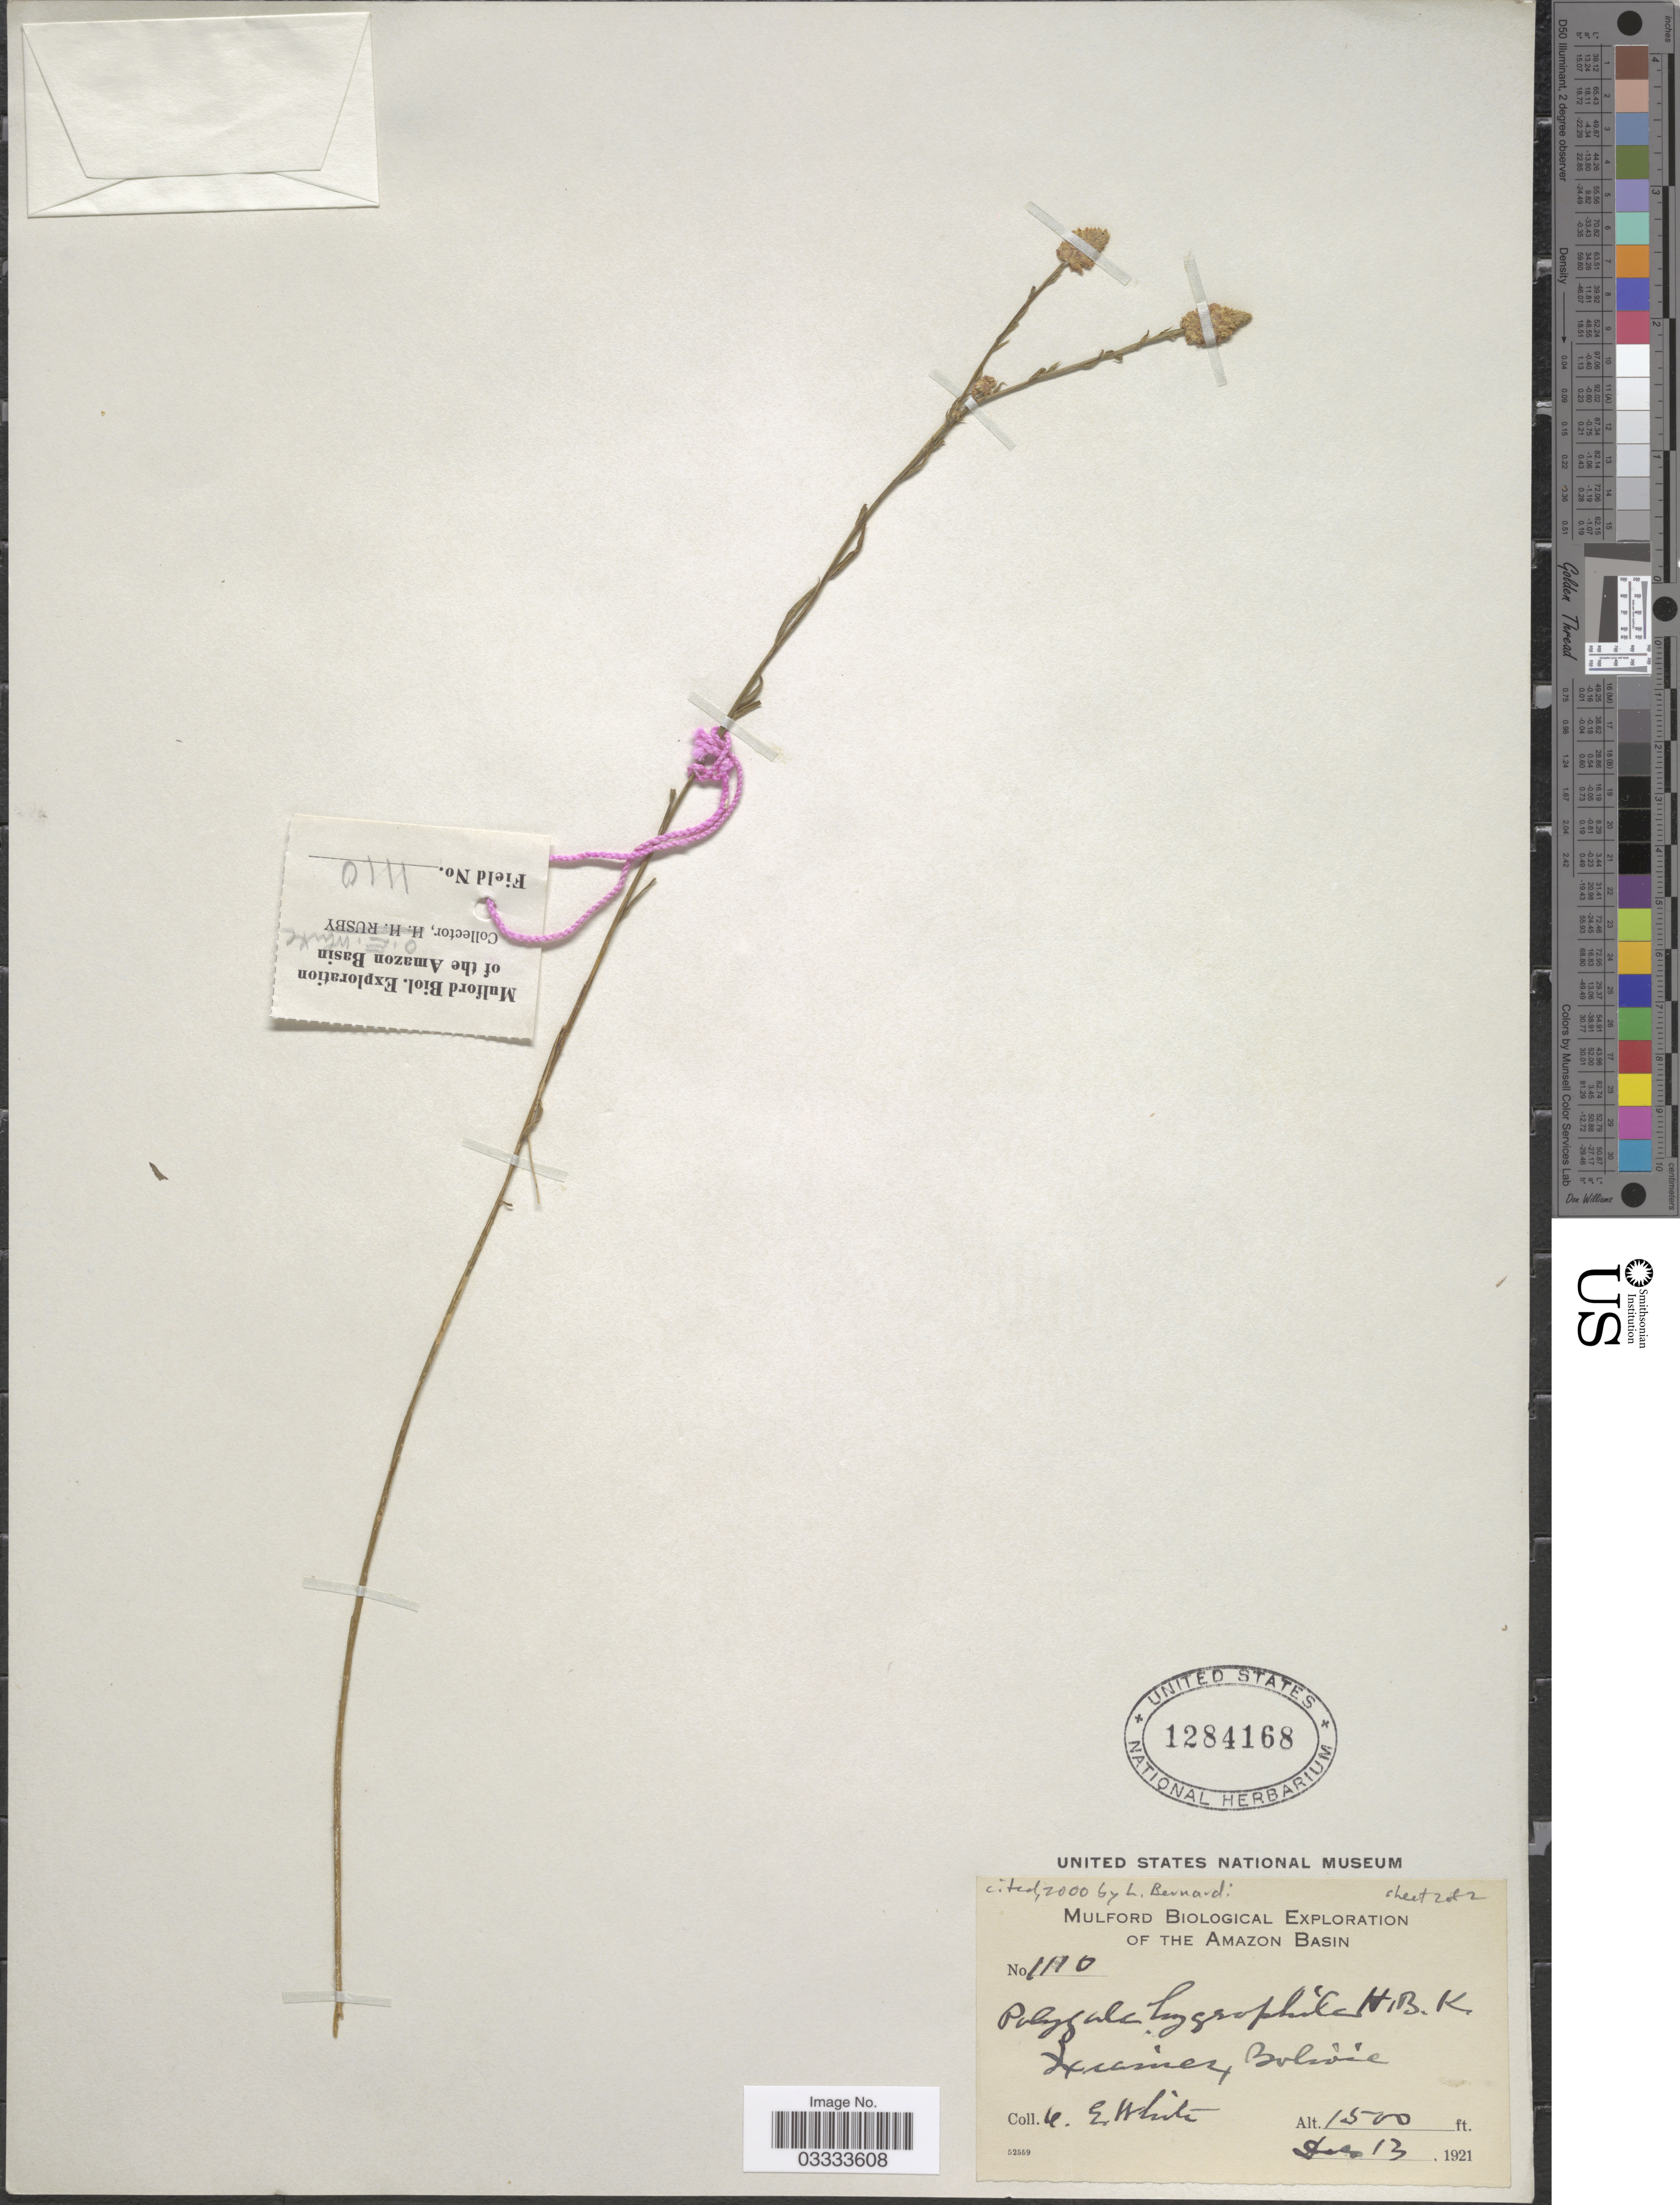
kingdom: Plantae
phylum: Tracheophyta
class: Magnoliopsida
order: Fabales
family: Polygalaceae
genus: Polygala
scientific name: Polygala hygrophila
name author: Kunth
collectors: O. E. White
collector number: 1110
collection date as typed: Dec. 13, 1921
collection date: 1921-12-13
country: Bolivia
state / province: La Paz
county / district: Iturralde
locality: Ixiamas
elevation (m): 457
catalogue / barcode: US 1284168